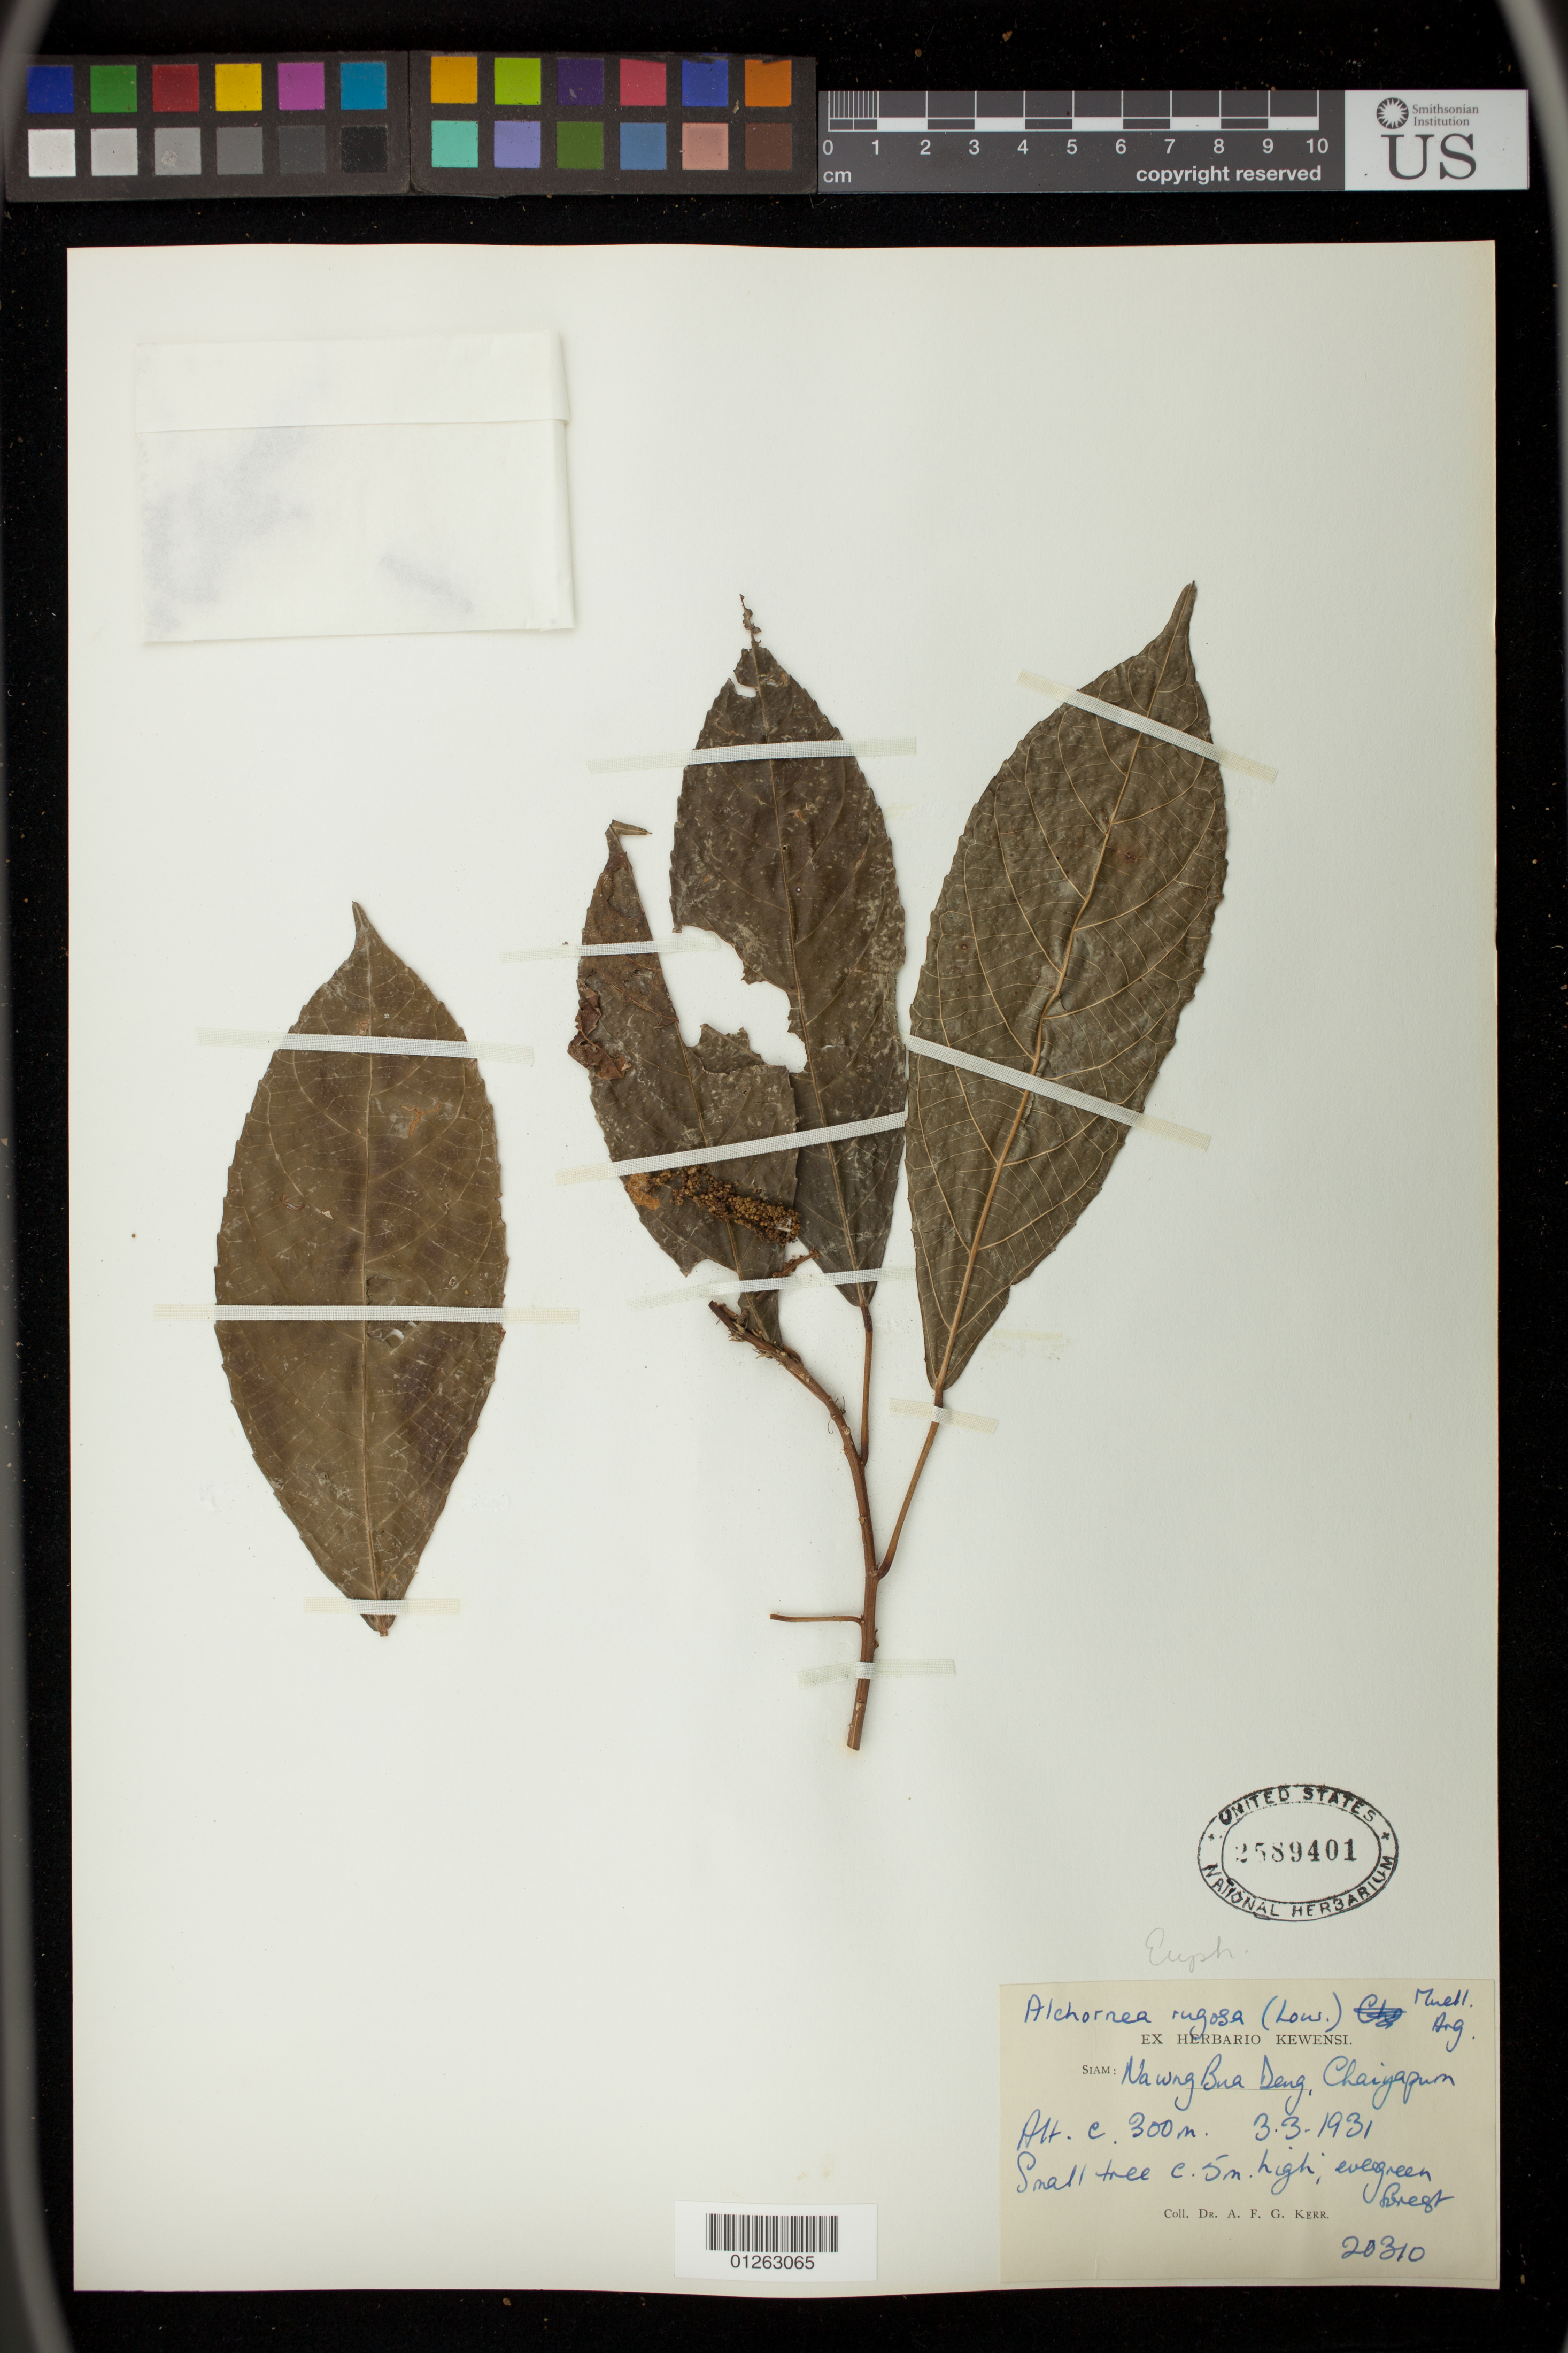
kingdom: Plantae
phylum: Tracheophyta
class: Magnoliopsida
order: Malpighiales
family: Euphorbiaceae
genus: Alchornea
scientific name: Alchornea rugosa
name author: (Lour.) Müll. Arg.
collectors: A. F. G. Kerr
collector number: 20310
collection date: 1931-03-03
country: Thailand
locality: Nawgn Bua Deng, Chaiyapun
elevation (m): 300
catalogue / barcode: US 2589401